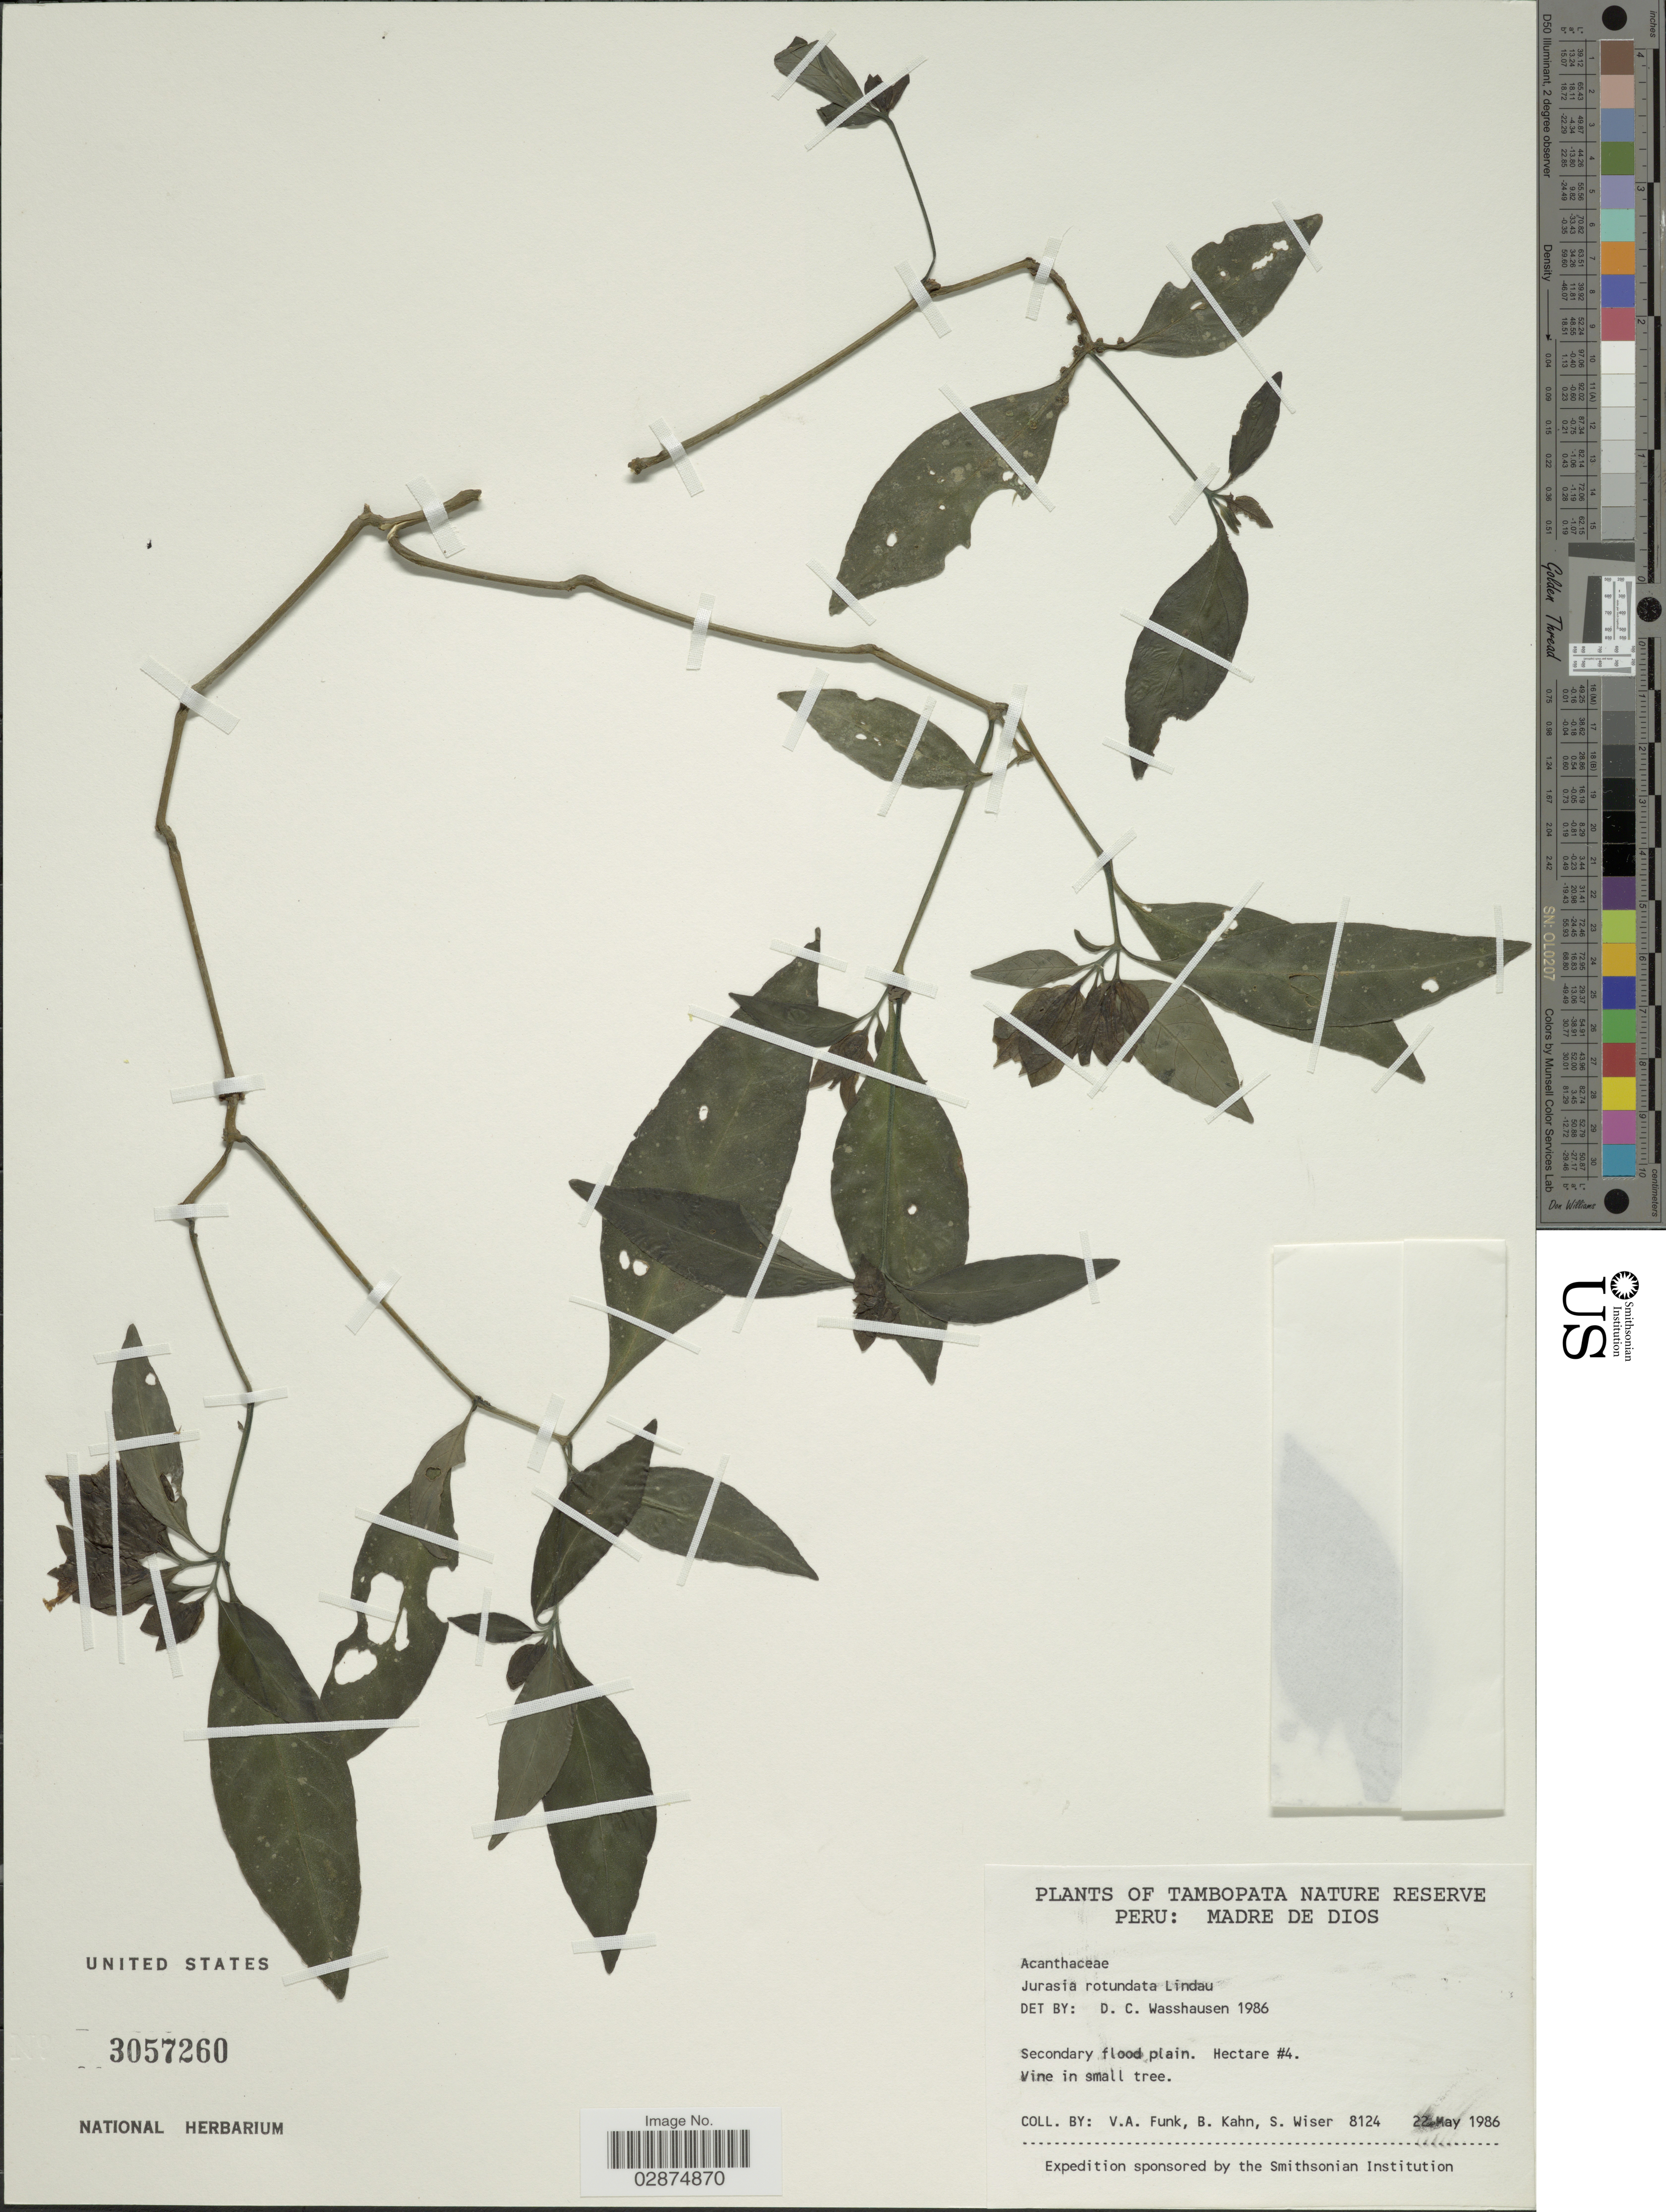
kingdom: Plantae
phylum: Tracheophyta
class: Magnoliopsida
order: Lamiales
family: Acanthaceae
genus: Herpetacanthus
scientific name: Herpetacanthus rotundatus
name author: (Lindau) Bremek.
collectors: V. Funk, B. Kahn & S. Wiser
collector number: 8124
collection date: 1986-05-22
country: Peru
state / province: Madre de Dios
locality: Tambopata Nature Reserve. Hectare #4.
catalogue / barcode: US 3057260